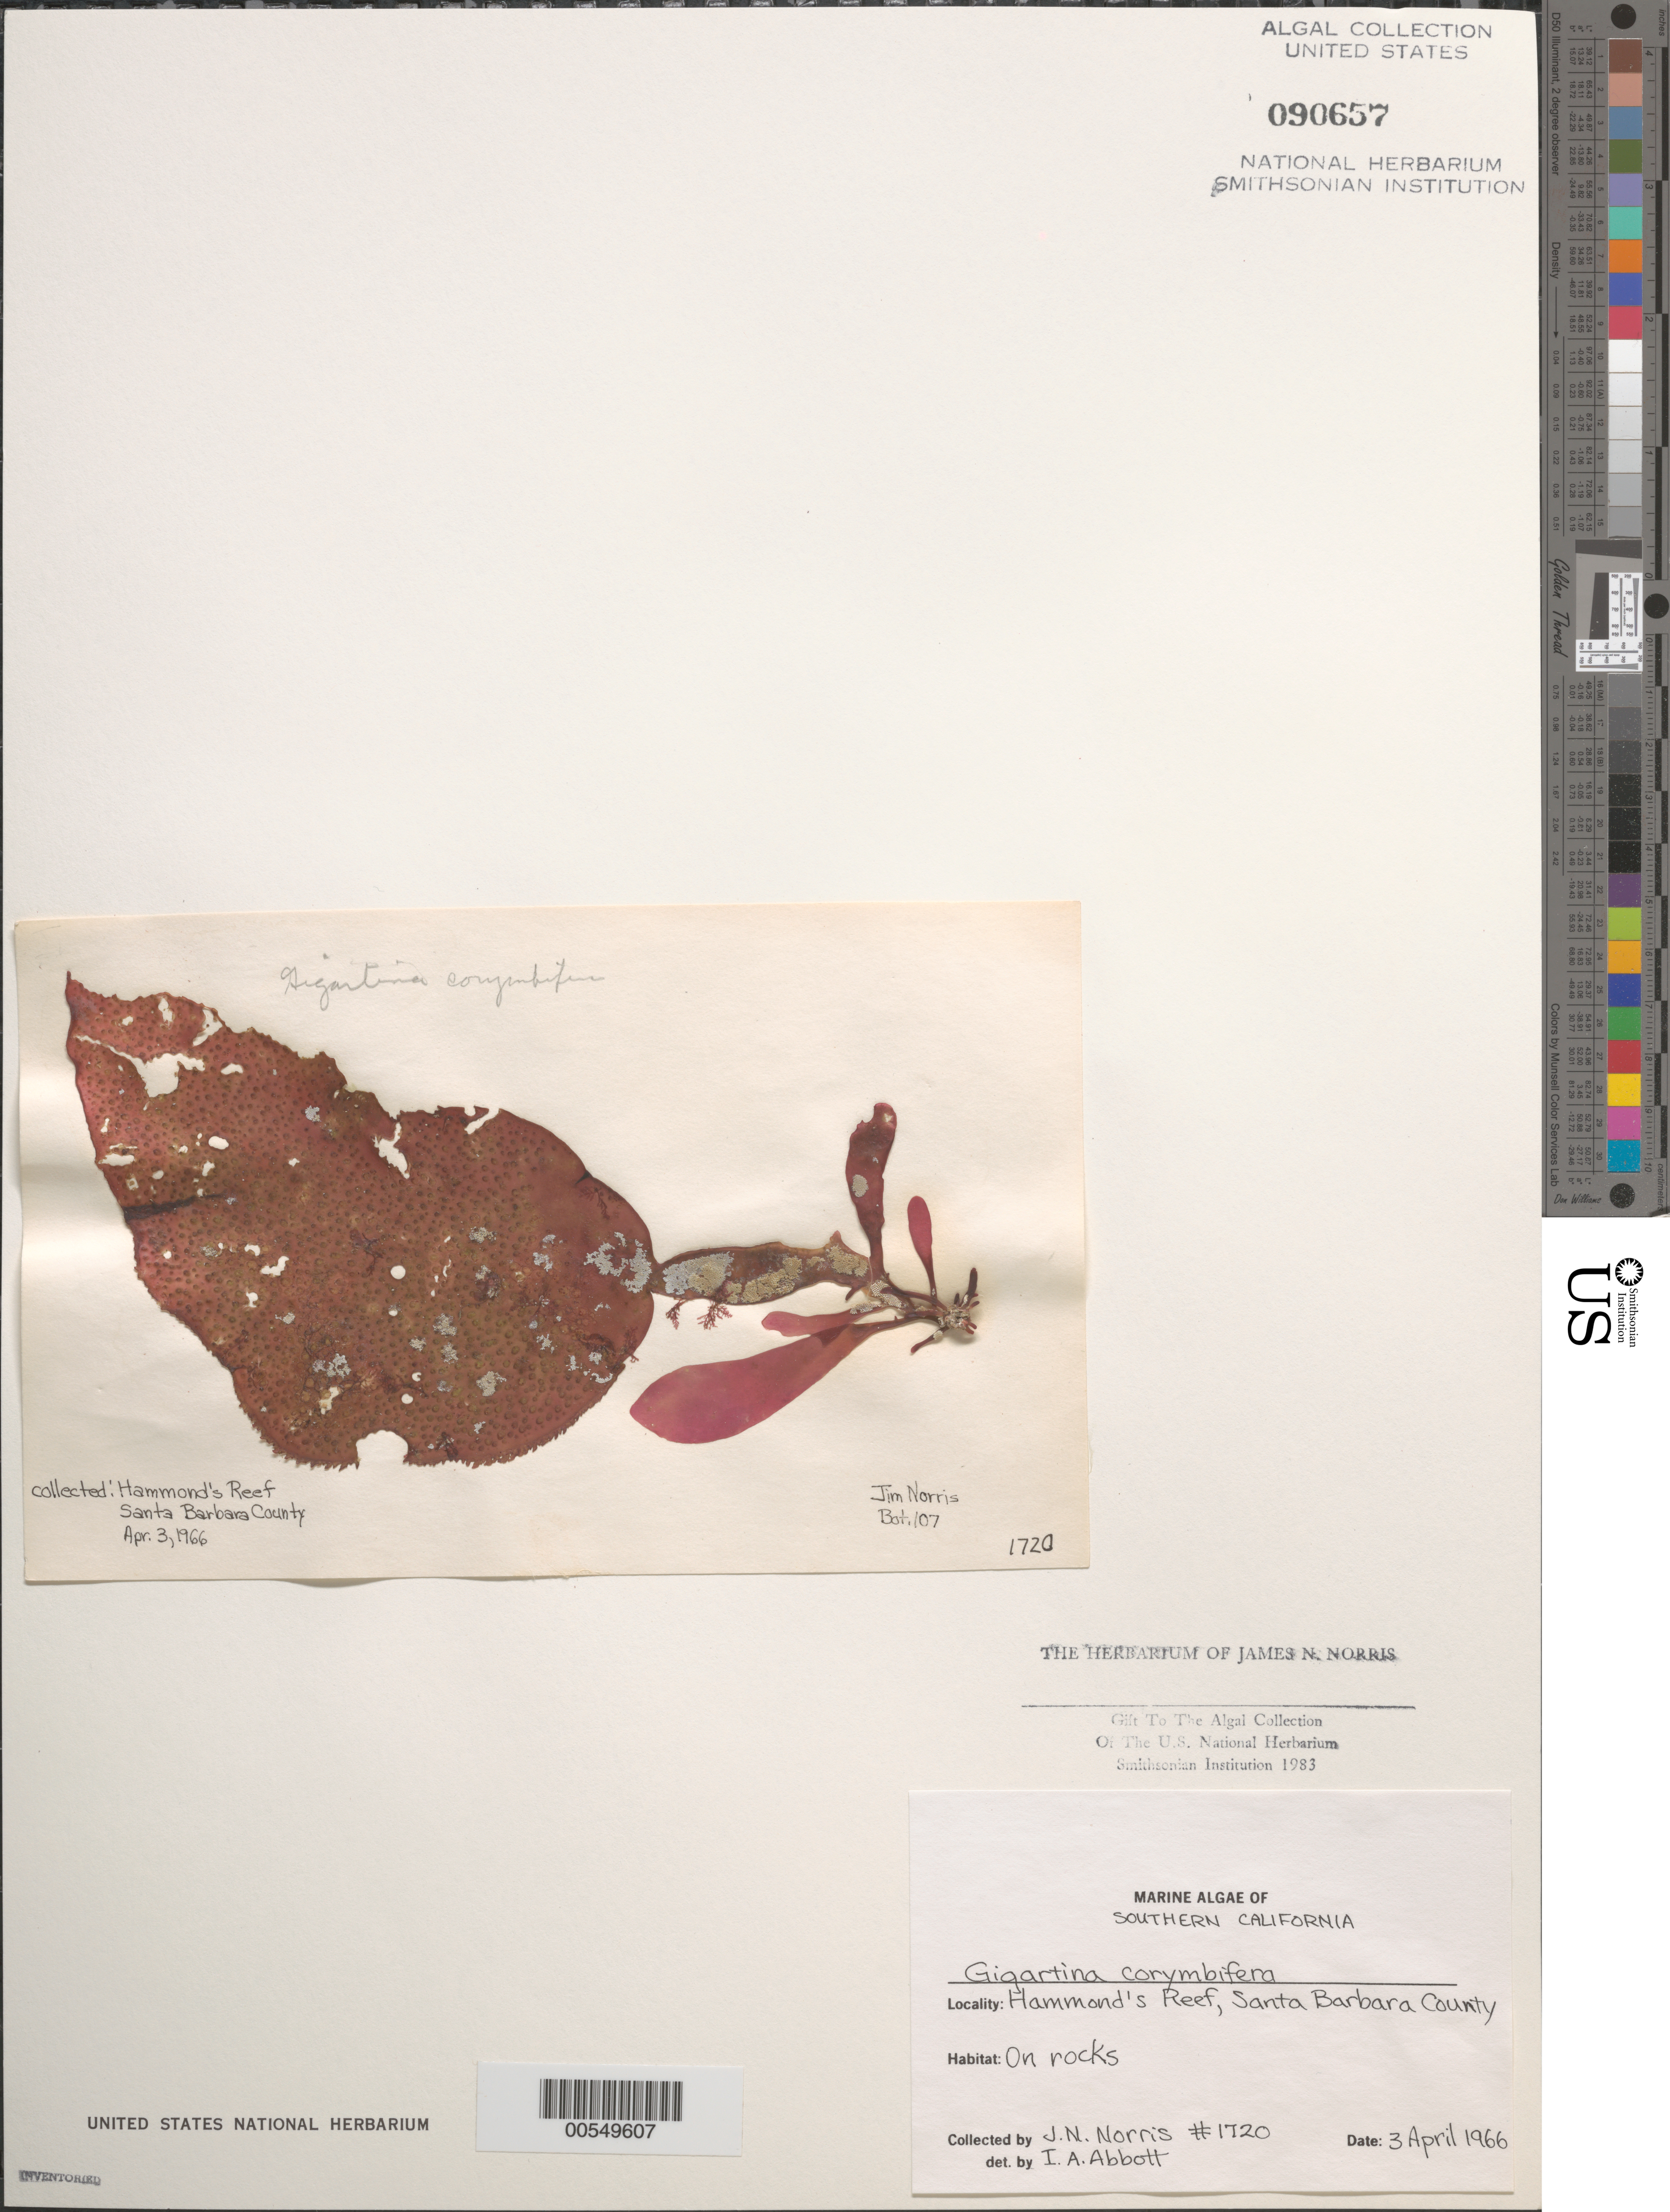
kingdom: Plantae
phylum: Rhodophyta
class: Florideophyceae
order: Gigartinales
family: Gigartinaceae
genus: Chondracanthus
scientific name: Chondracanthus corymbiferus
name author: (Kütz.) Guiry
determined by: Algae name updating Project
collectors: J. N. Norris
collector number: JN-1720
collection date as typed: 03 Apr 1966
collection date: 1966-04-03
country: United States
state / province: California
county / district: Santa Barbara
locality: Hammond's Reef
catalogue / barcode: US 90657